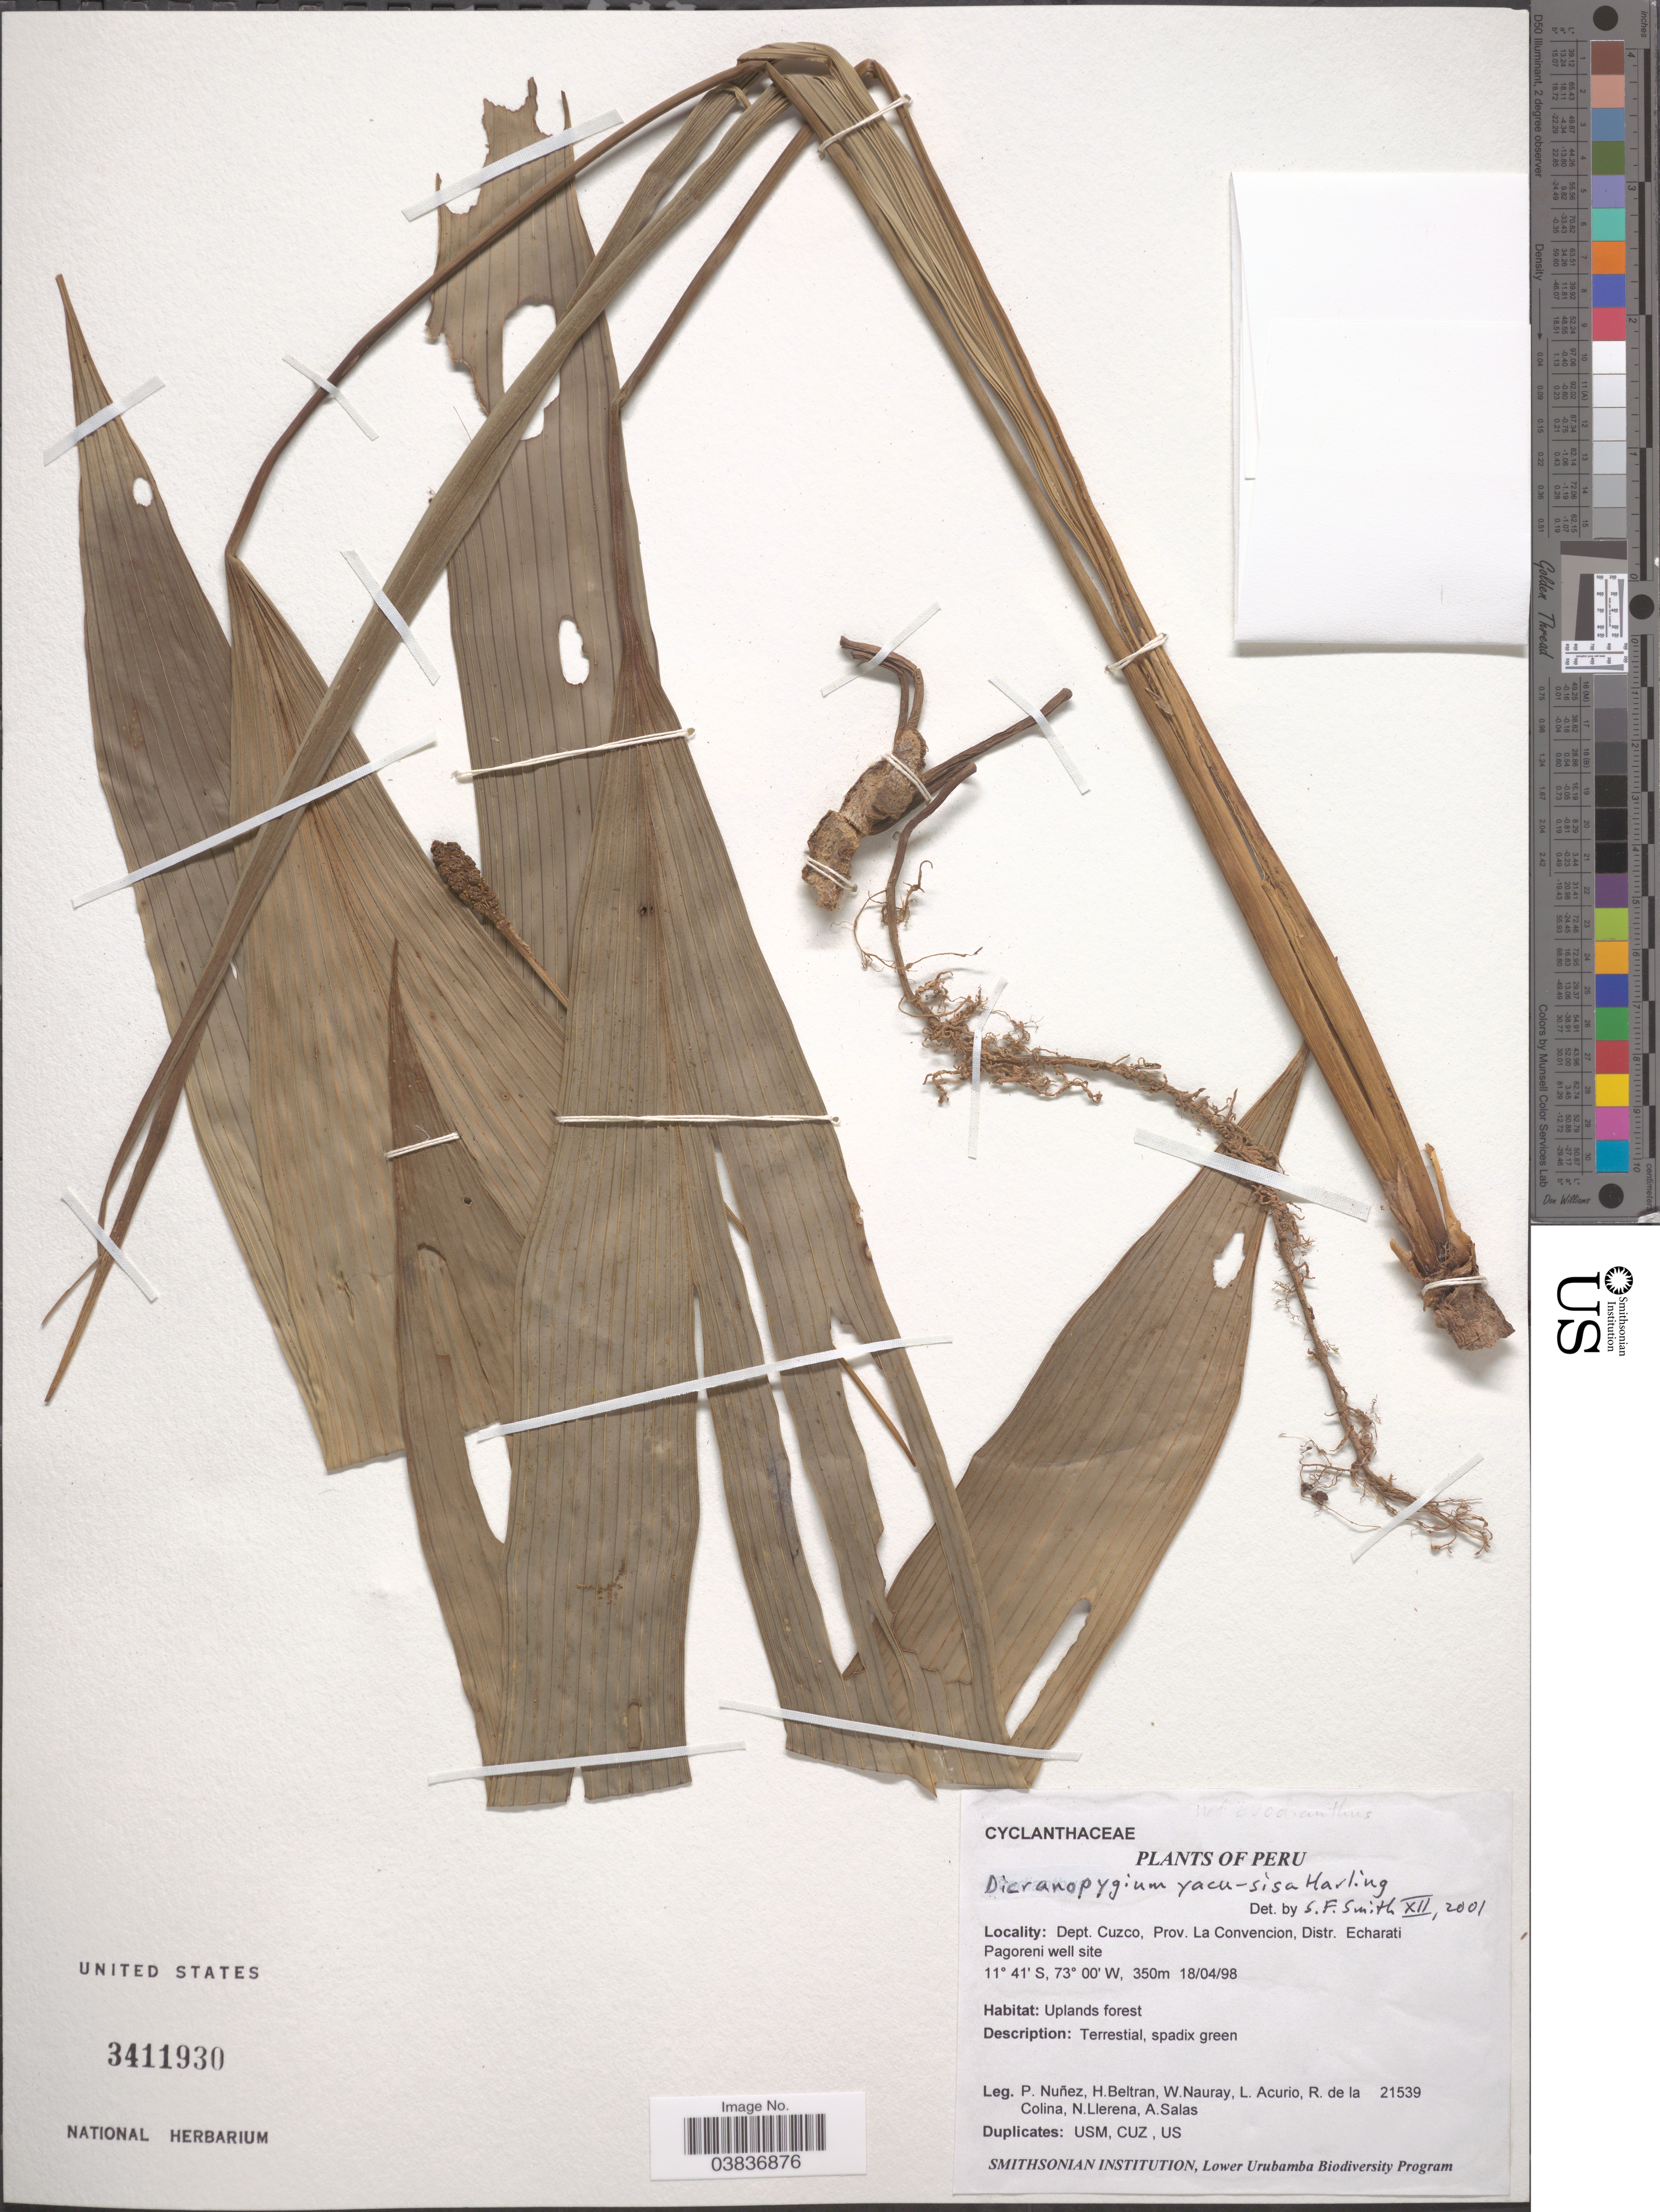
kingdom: Plantae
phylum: Tracheophyta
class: Liliopsida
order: Pandanales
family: Cyclanthaceae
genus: Dicranopygium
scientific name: Dicranopygium yacu-sisa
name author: Harling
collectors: P. Nuñez V., H. Beltran, W. Nauray, L. Acurio & et al.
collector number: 21539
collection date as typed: Transcribed d/m/y: 18/4/98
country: Peru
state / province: Cusco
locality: Dept. Cuzco, Prov. La Concencion, Distr. Echarati Pagoreni well site.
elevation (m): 350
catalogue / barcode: US 3411930